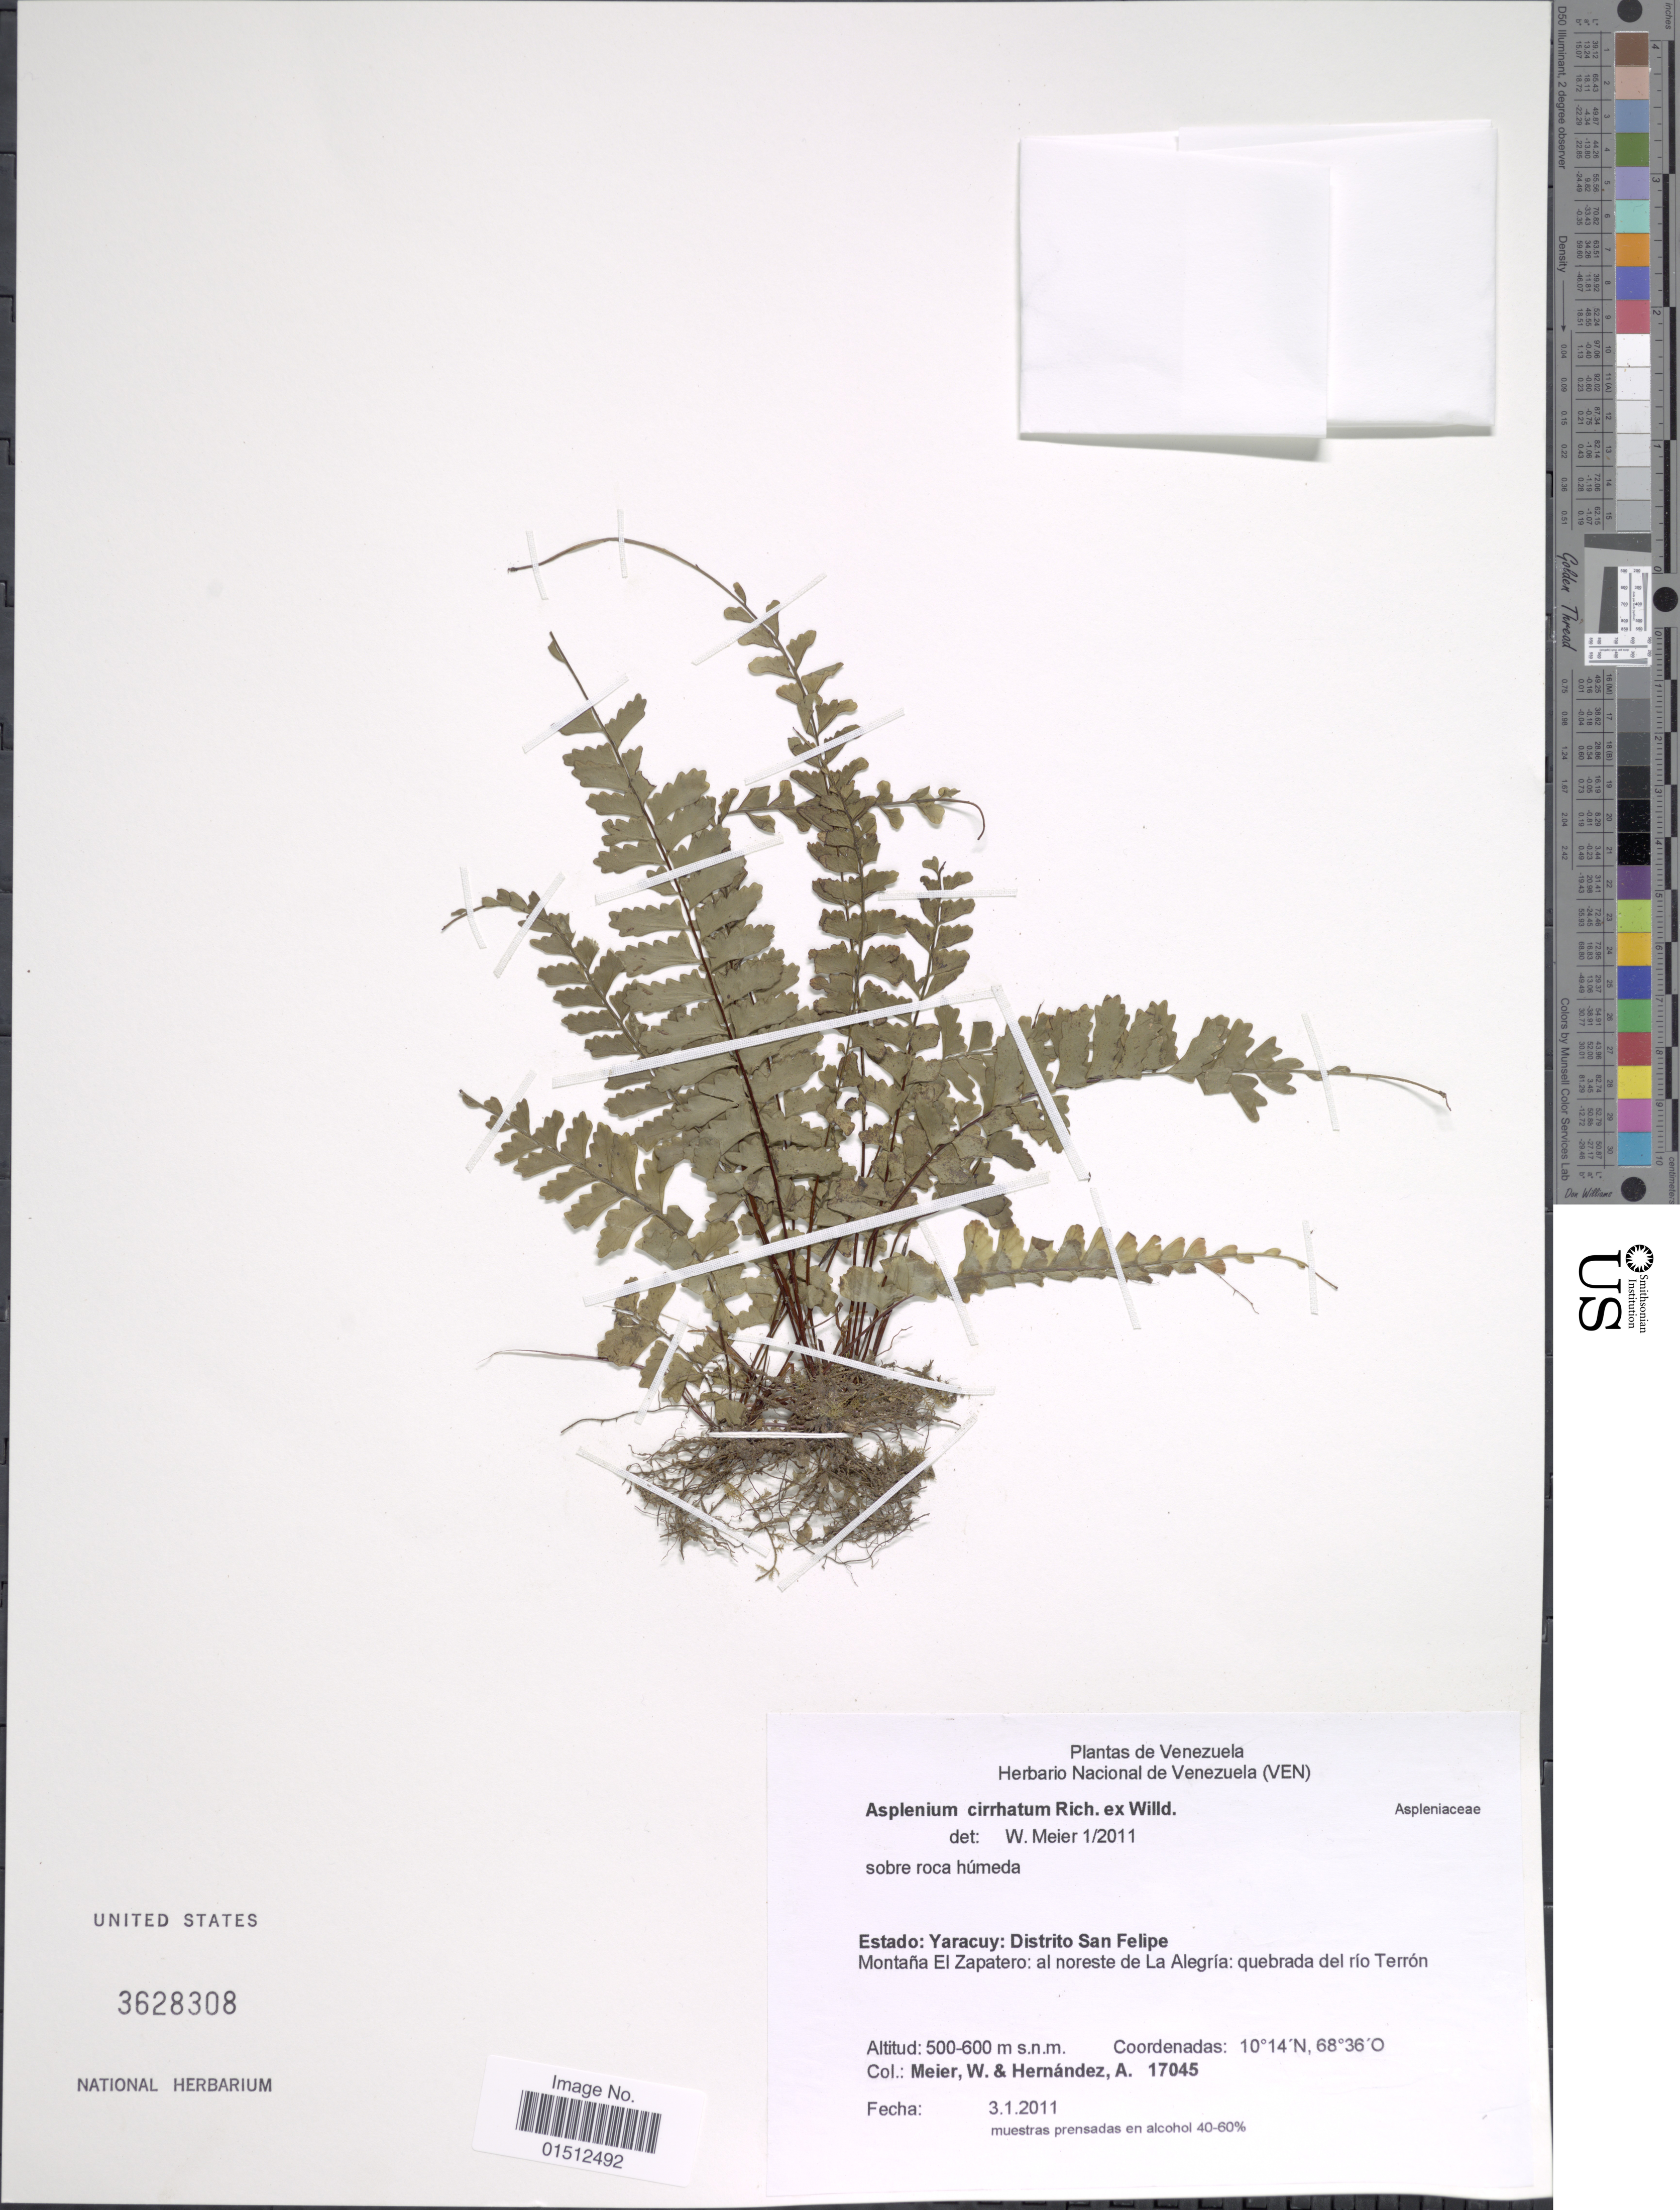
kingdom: Plantae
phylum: Tracheophyta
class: Polypodiopsida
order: Polypodiales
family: Aspleniaceae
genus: Asplenium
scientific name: Asplenium radicans var. cirrhatum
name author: (Rich. ex Willd.) Rosenst.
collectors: W. Meier & A. Hernandez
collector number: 17045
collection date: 2011-01-03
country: Venezuela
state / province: Yaracuy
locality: Venezuela. Estado: Yaracuy: Distrito San Felipe. Montana El Zapatero: al norteste de La Alegria: quebrada del rio Terron.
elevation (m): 500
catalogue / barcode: US 3628308